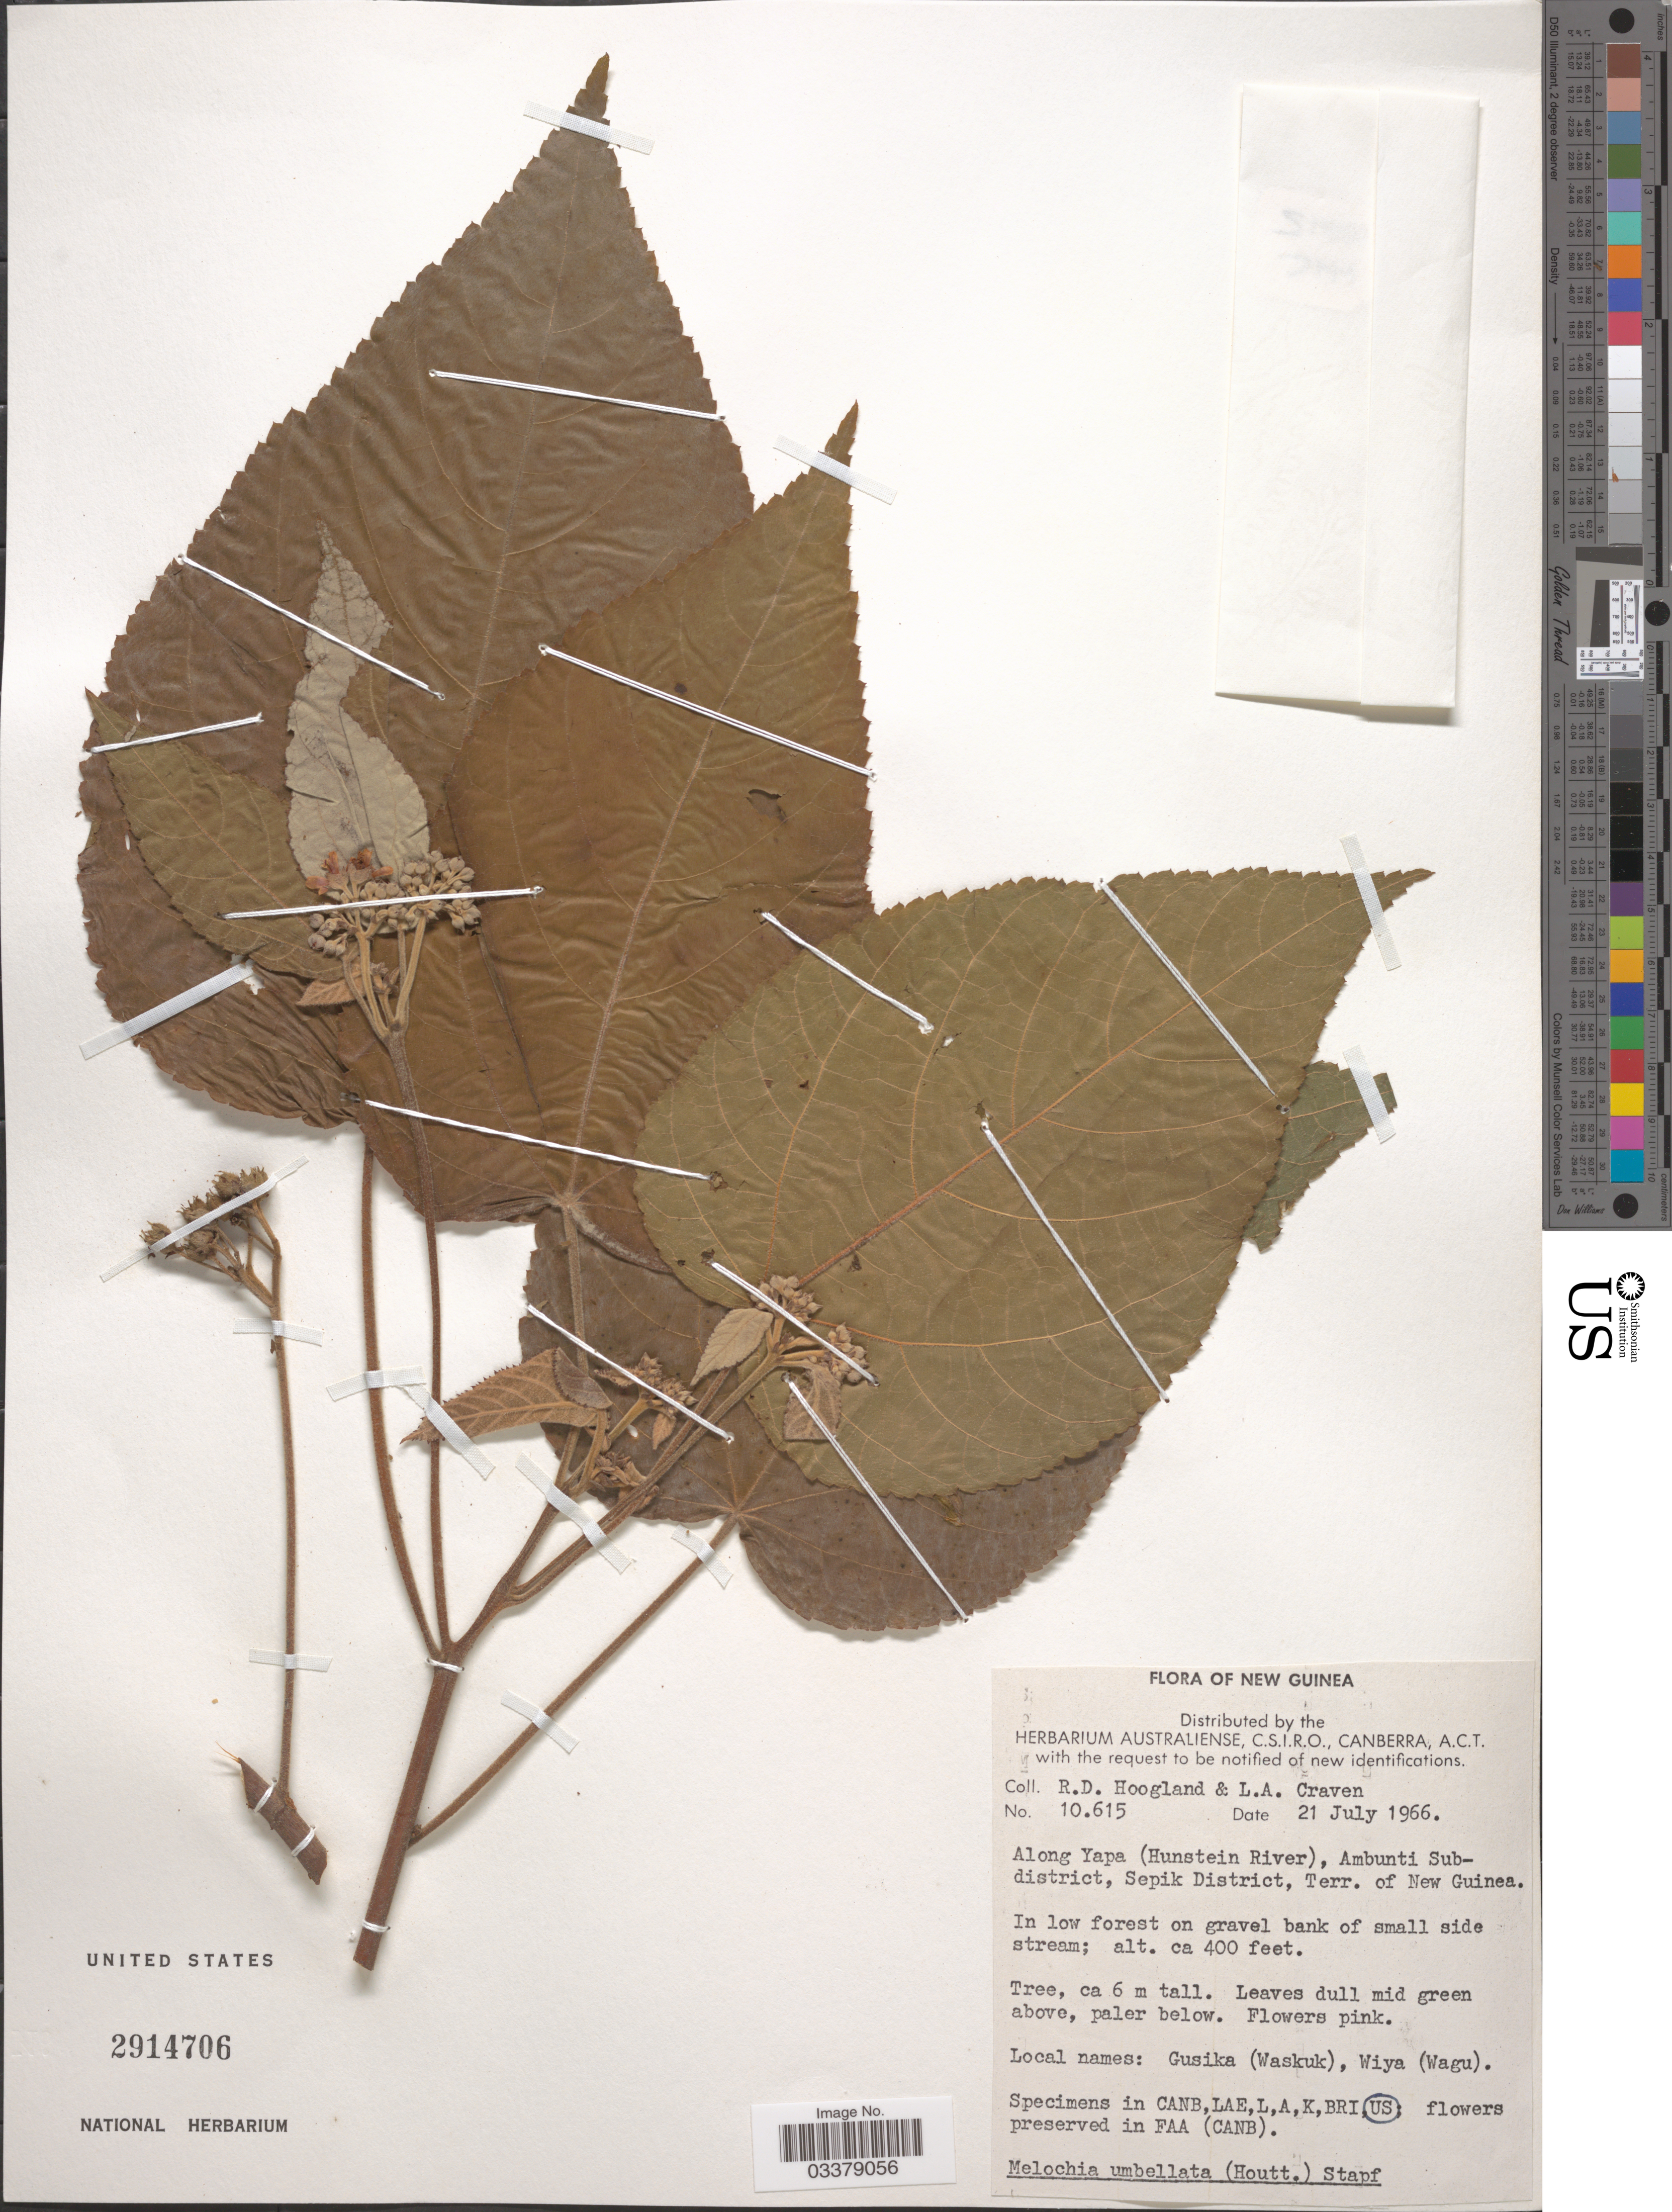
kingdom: Plantae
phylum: Tracheophyta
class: Magnoliopsida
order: Malvales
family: Malvaceae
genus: Melochia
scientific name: Melochia umbellata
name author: Stapf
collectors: R. D. Hoogland & L. A. Craven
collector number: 10615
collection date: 1966-07-21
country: Papua New Guinea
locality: New Guinea. Along Yapa (Hunstein River), Ambunti Subdistrict, Sepik District, Terr. of New Guinea.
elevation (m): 122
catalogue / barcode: US 2914706